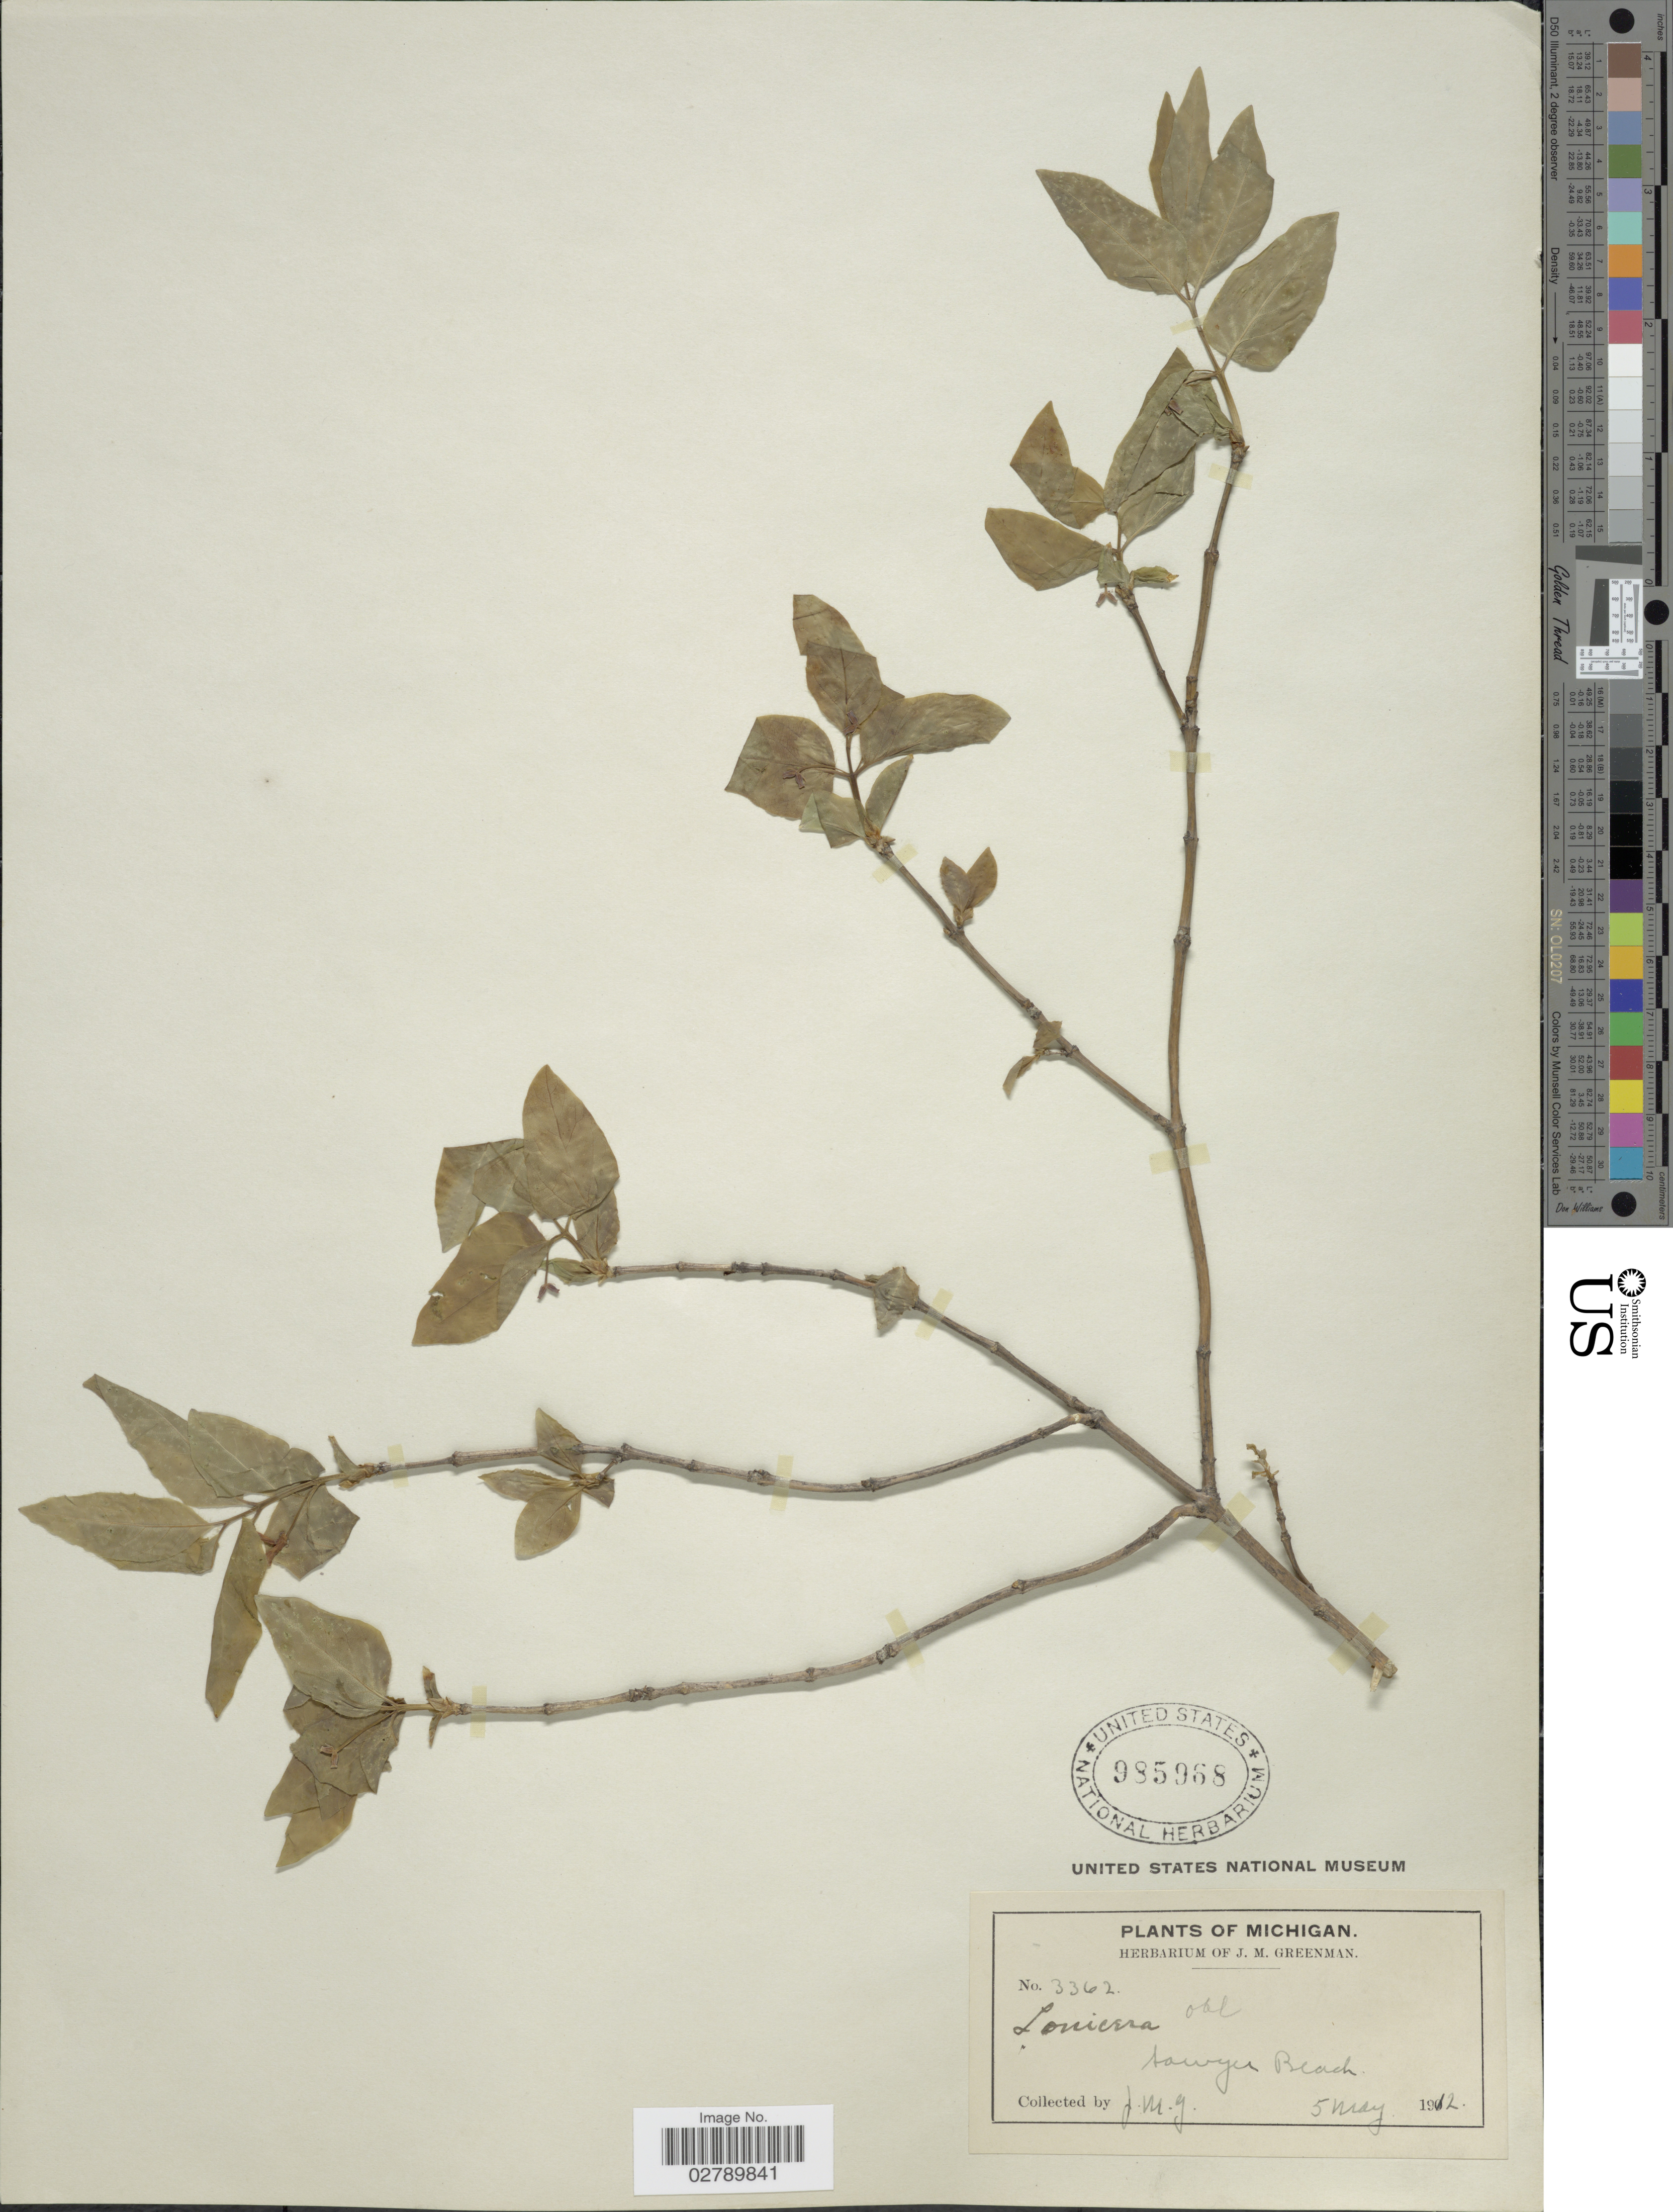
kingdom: Plantae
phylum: Tracheophyta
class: Magnoliopsida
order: Dipsacales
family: Caprifoliaceae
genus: Lonicera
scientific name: Lonicera oblongifolia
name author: Hook.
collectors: J. M. Greenman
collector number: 3362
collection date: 1912-05-05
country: United States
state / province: Michigan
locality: Sawyer Beach.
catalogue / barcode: US 985968